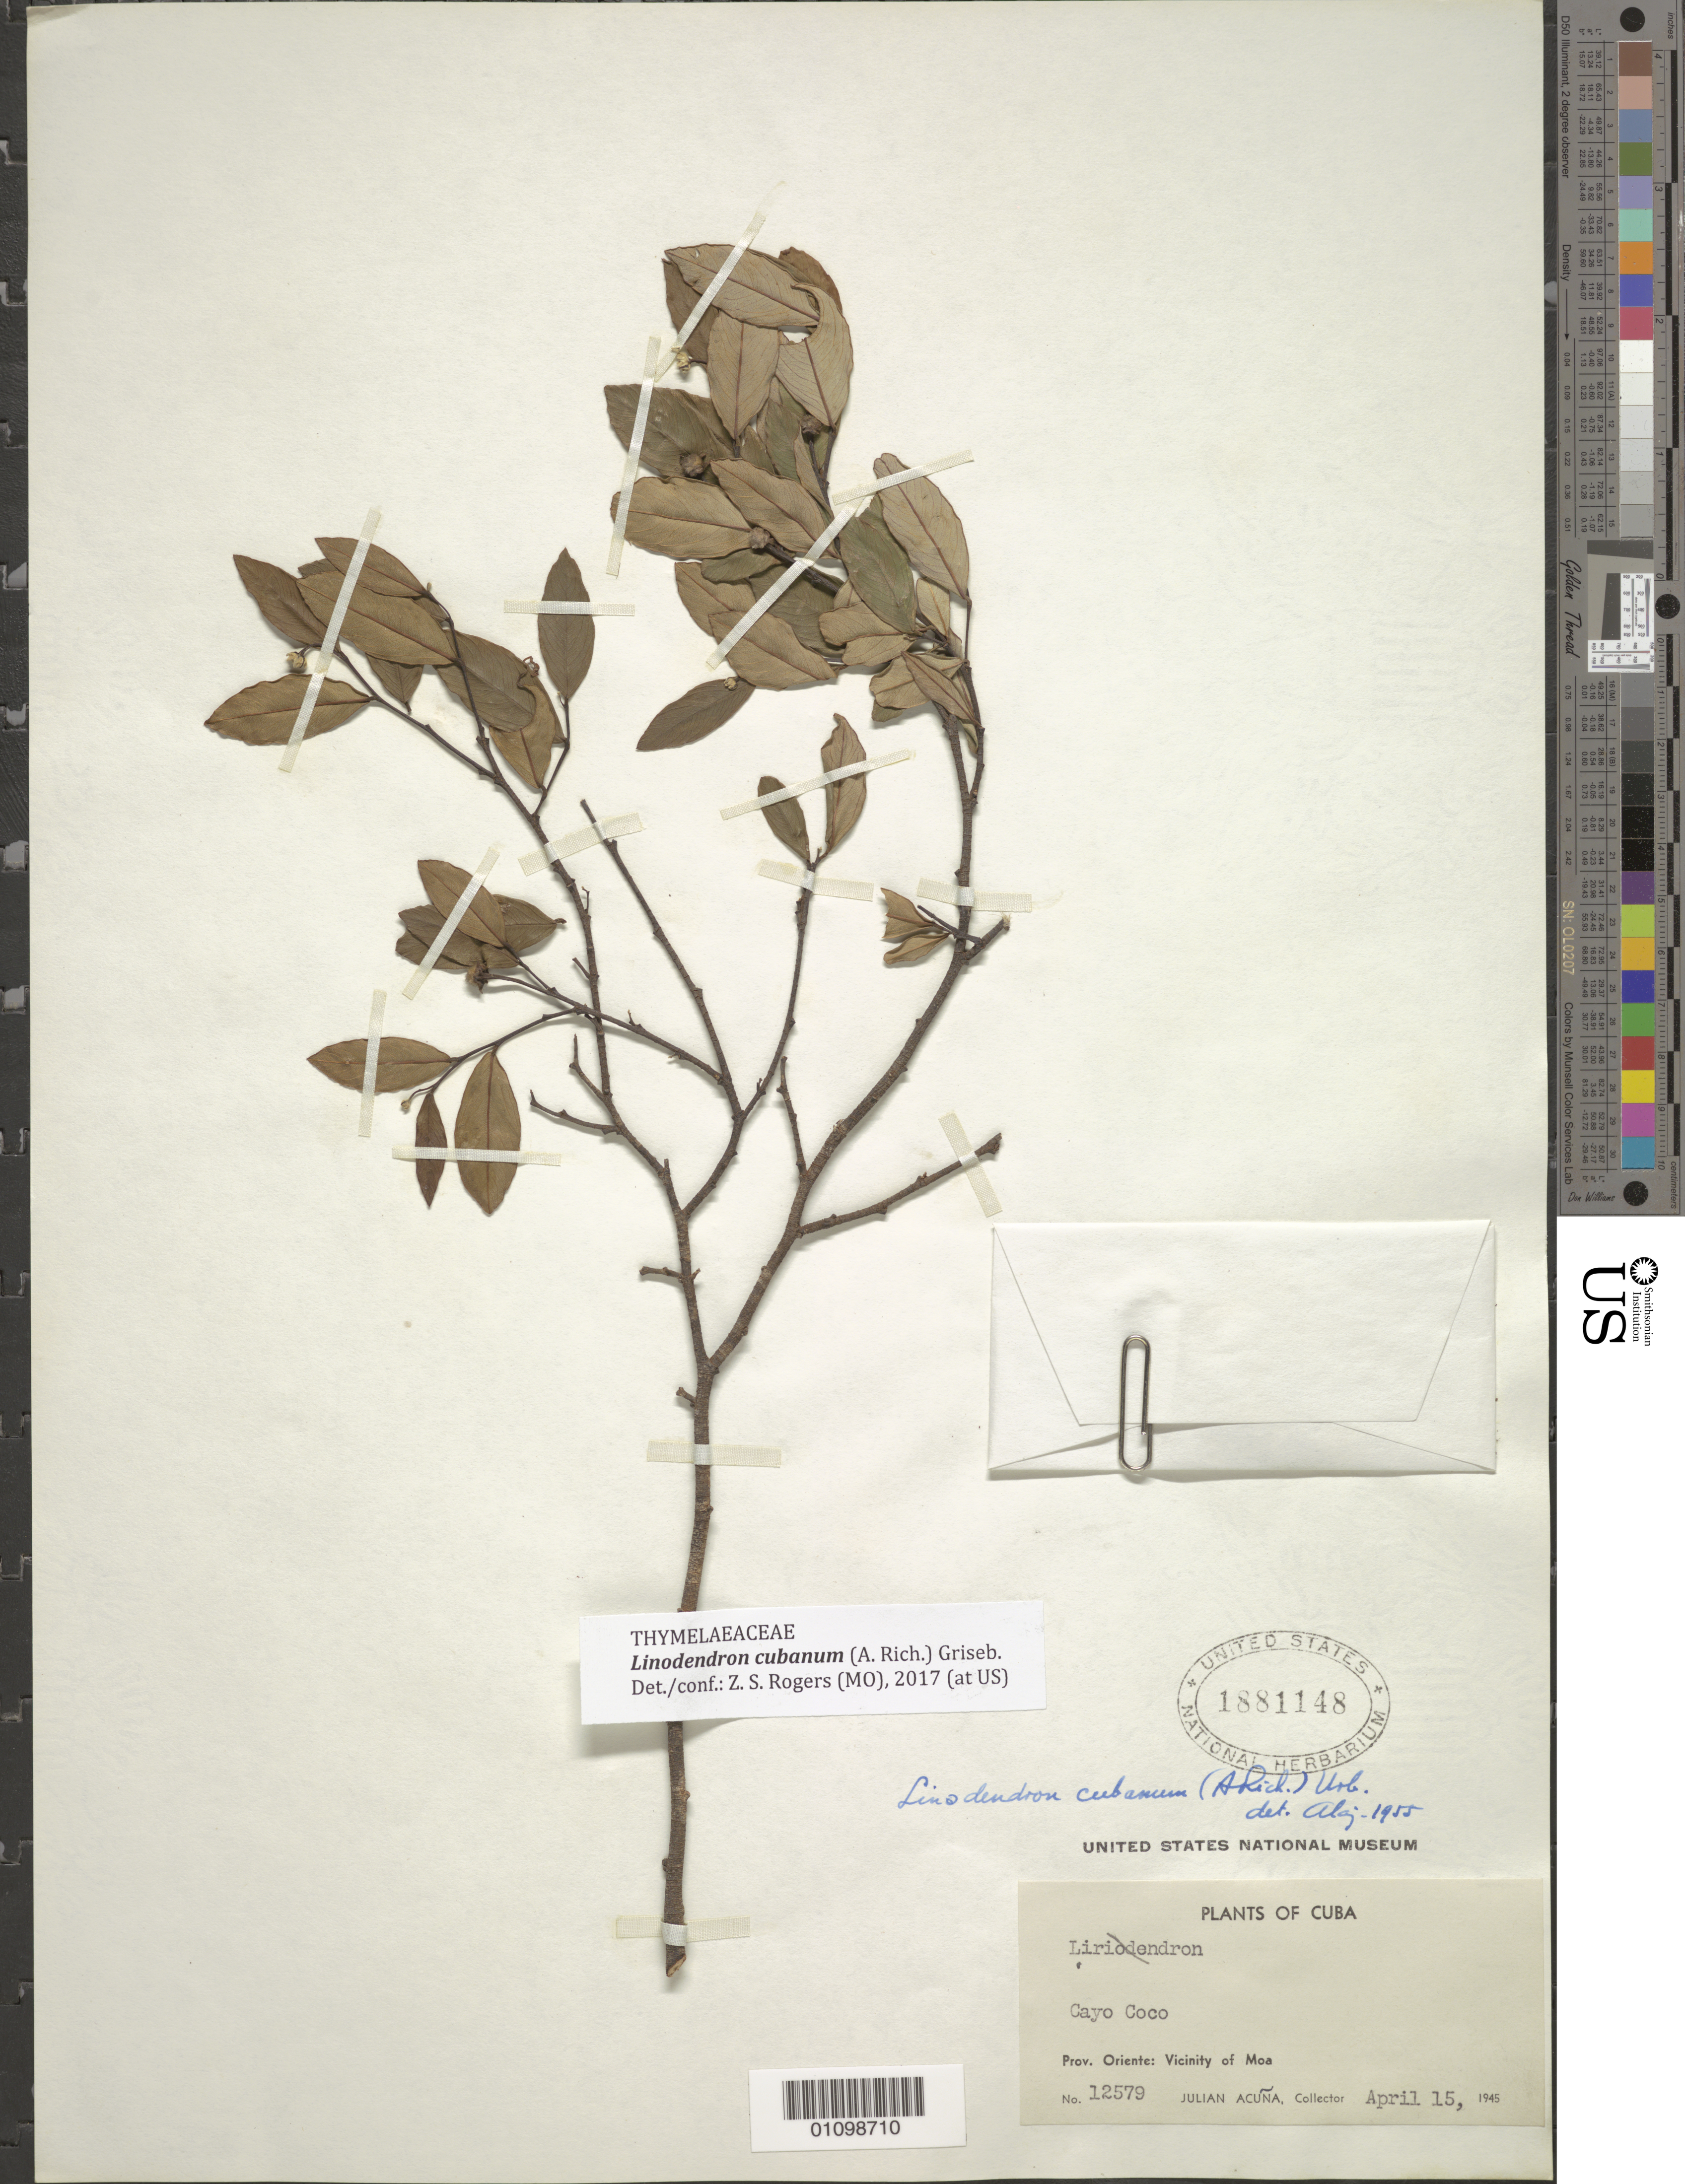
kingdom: Plantae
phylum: Tracheophyta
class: Magnoliopsida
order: Malvales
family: Thymelaeaceae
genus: Linodendron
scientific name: Linodendron cubanum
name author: Urb.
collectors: J. Acuña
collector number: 12579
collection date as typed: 15 Apr 1945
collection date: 1945-04-15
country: Cuba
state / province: Holguin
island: Cuba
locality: Cayo Coco Vicinity of Moa [Oriente]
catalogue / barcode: US 1881148